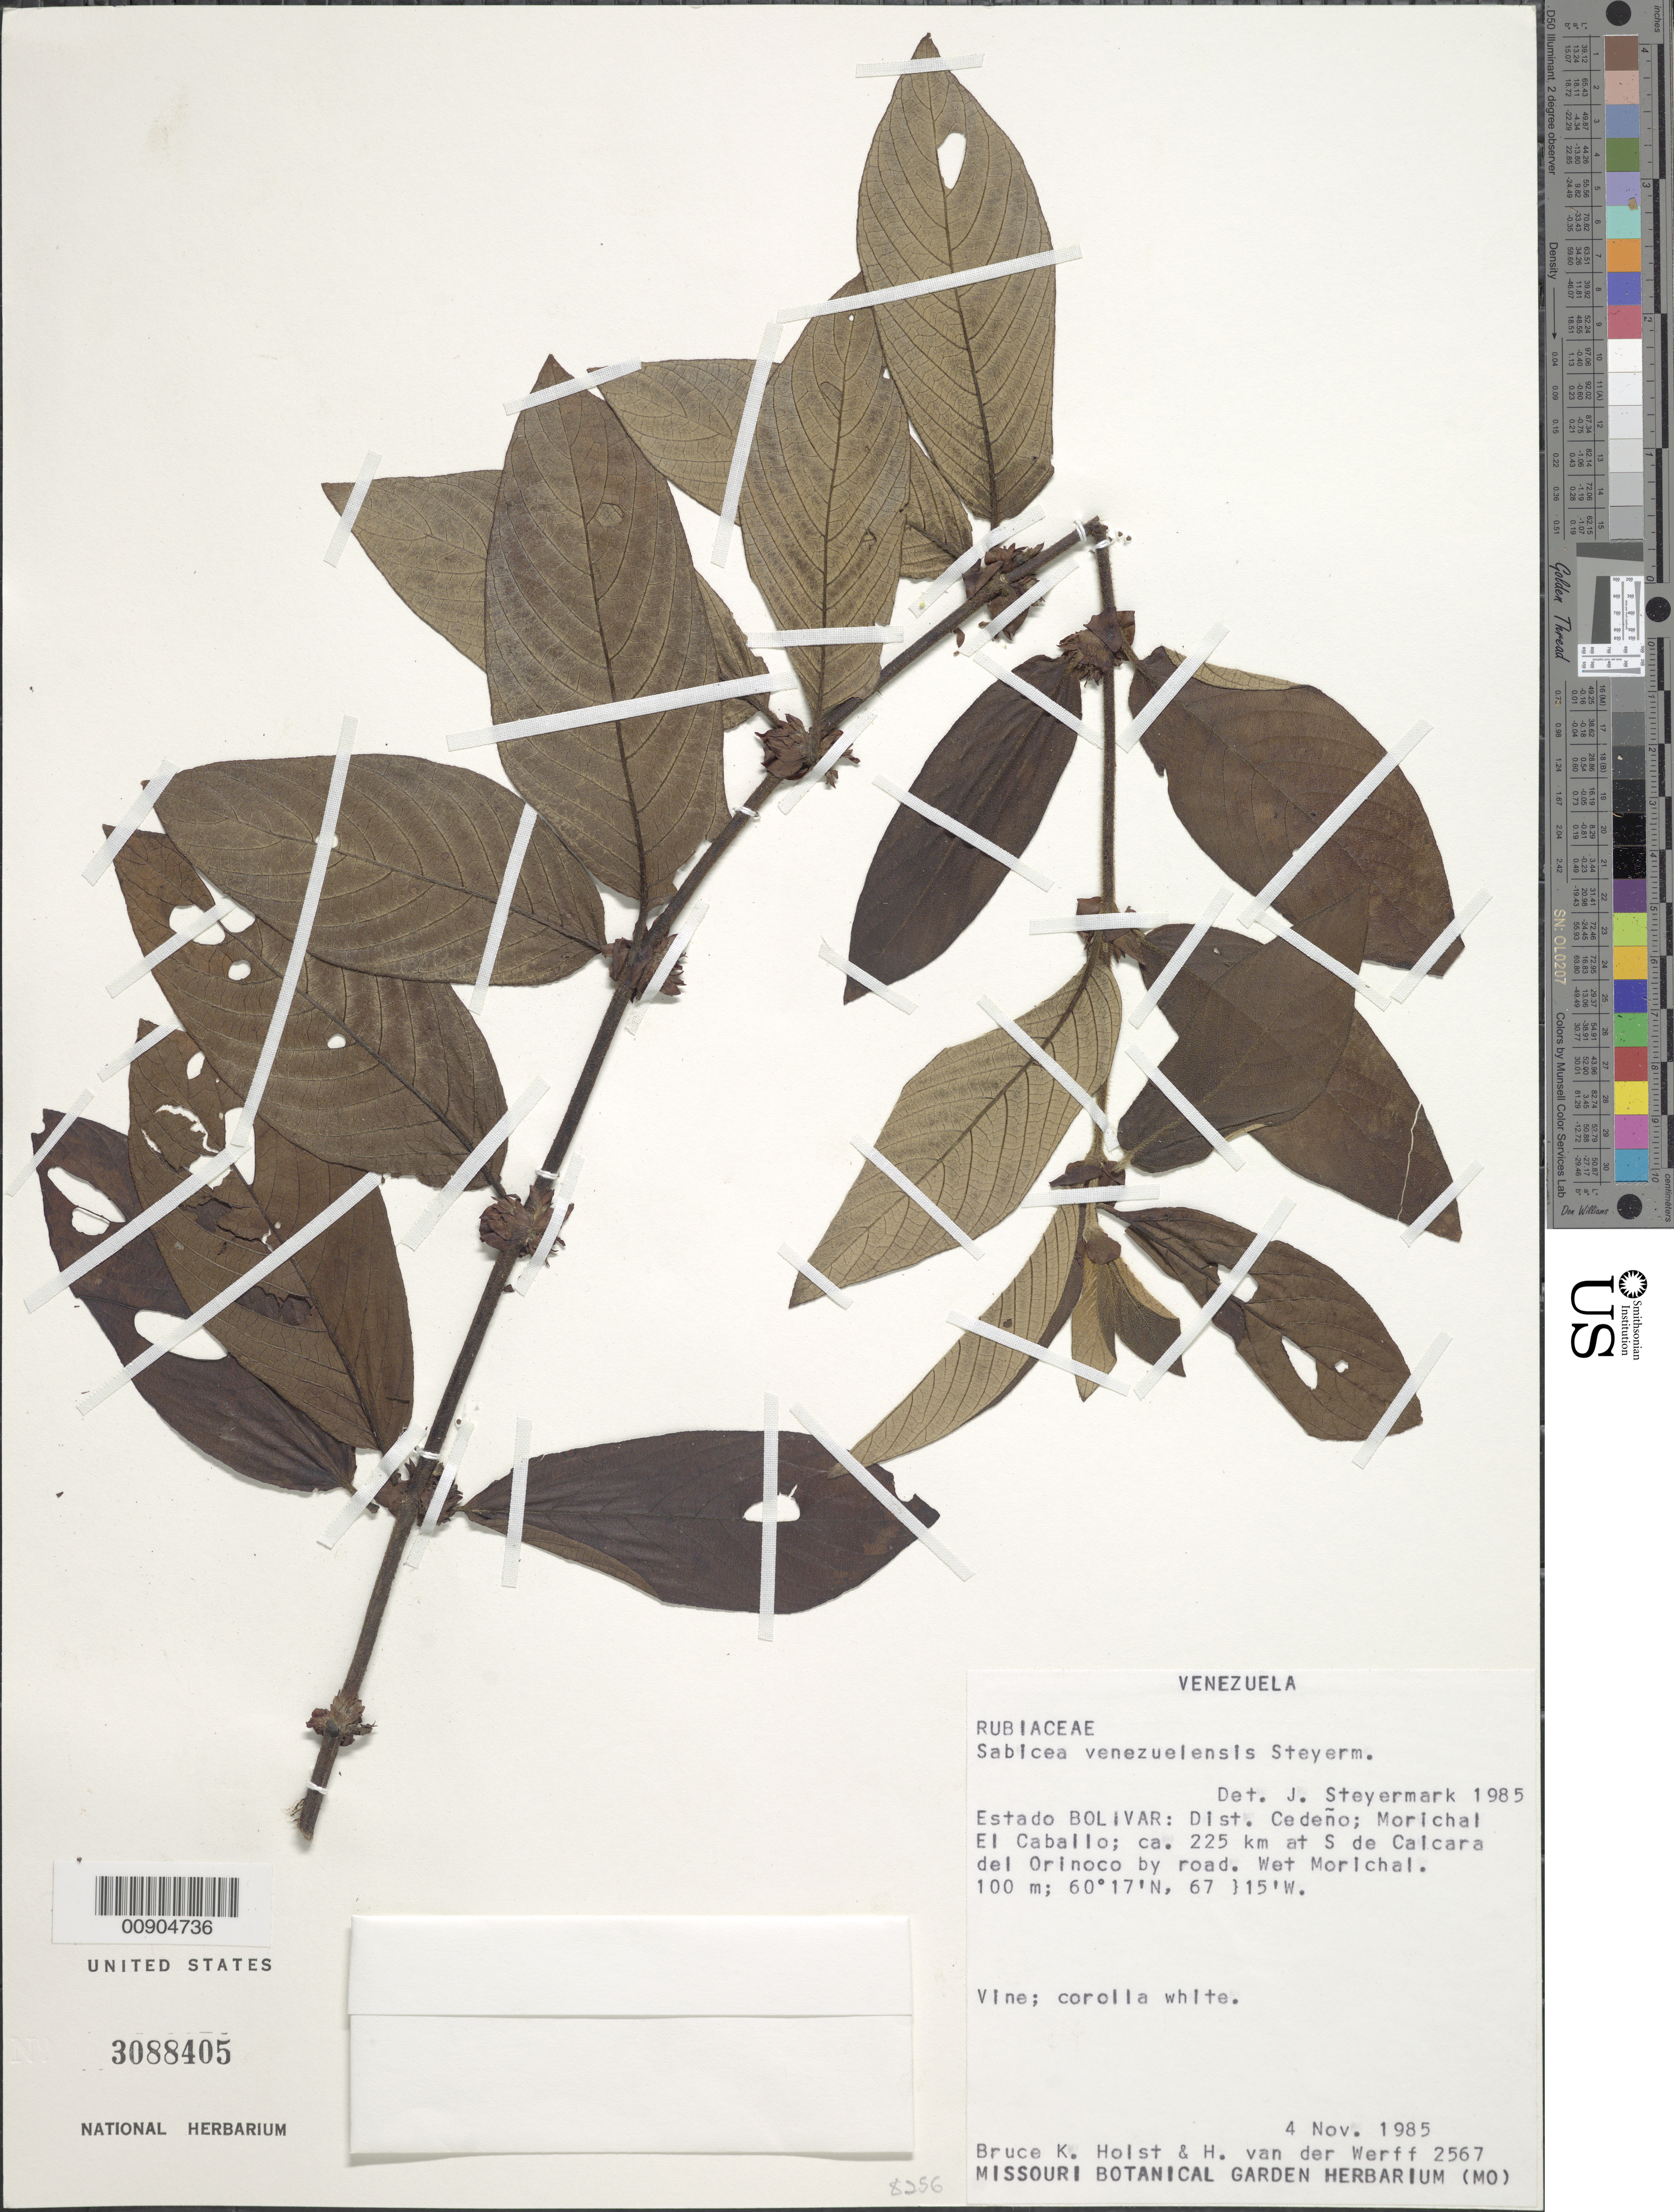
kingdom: Plantae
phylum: Tracheophyta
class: Magnoliopsida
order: Gentianales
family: Rubiaceae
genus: Sabicea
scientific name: Sabicea venezuelensis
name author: Steyerm.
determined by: Steyermark, Julian A., (VEN)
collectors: B. Holst & H. van der Werff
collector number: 2567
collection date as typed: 4-Nov-85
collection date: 1985-11-04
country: Venezuela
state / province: Bolívar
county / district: Cedeño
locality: Morichal el Caballo; ca 225 km at S de Caicara del Orinoco by road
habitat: Wet morichal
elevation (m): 100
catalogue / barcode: US 3088405